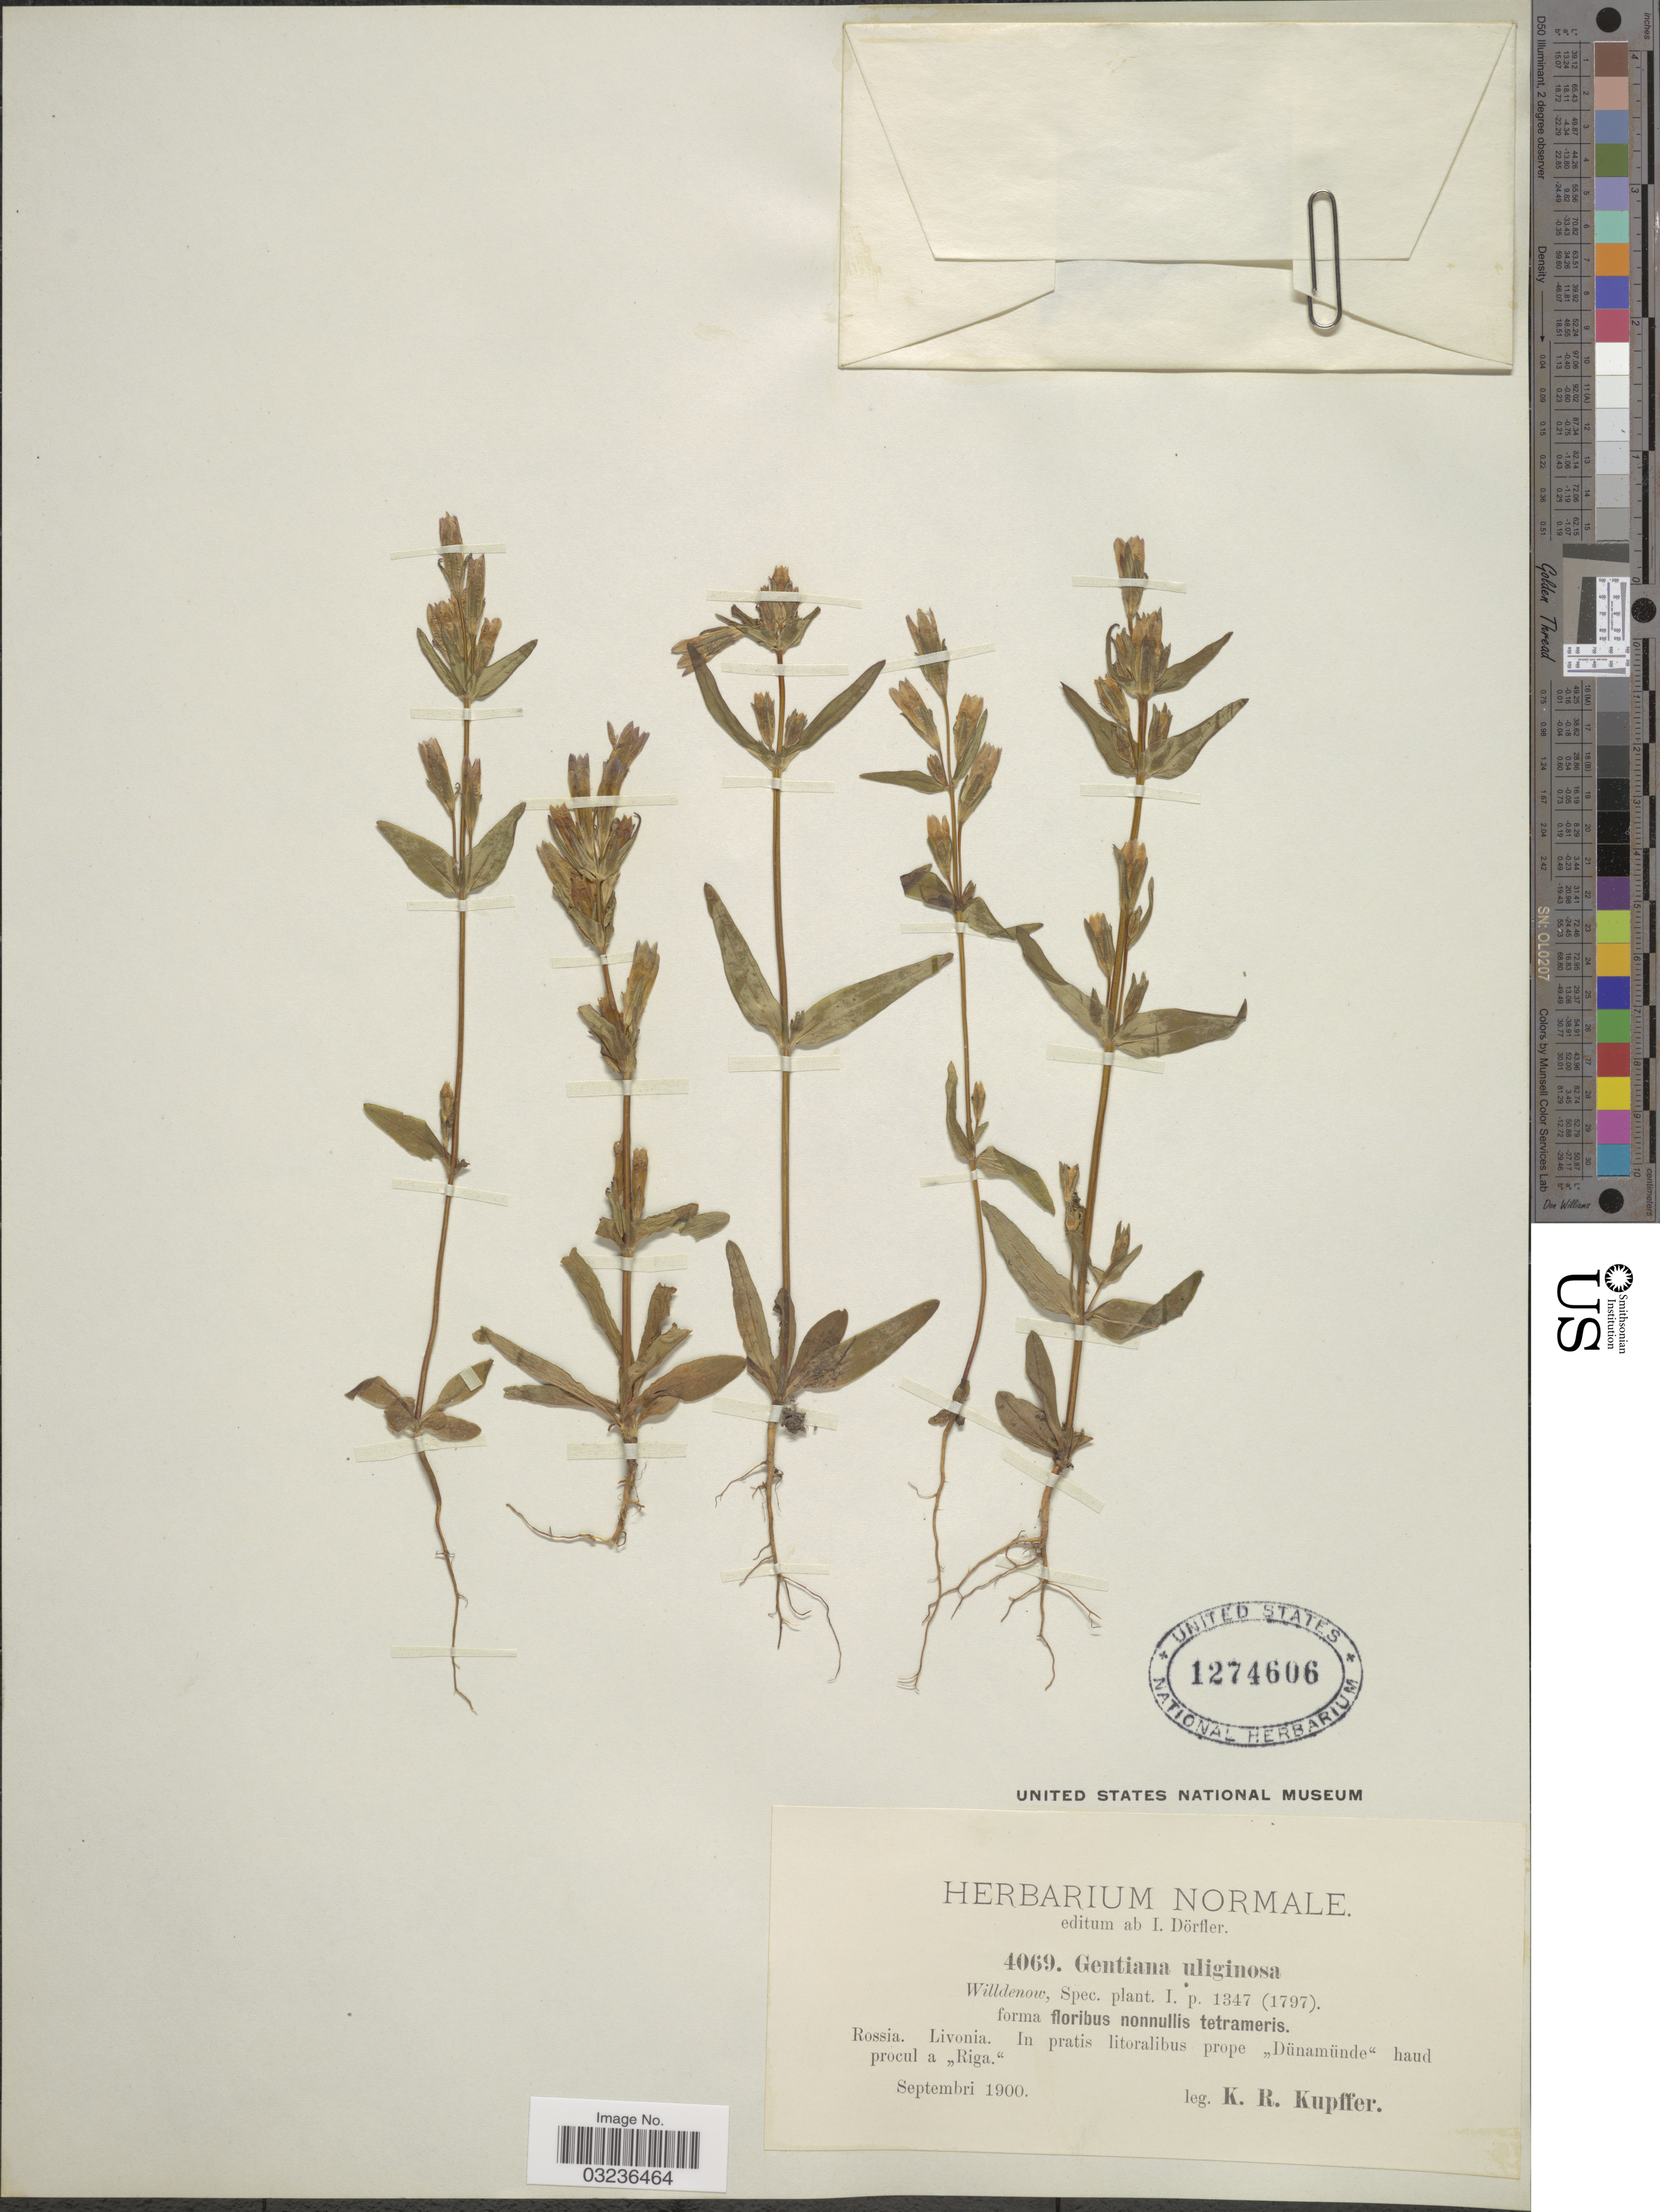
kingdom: Plantae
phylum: Tracheophyta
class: Magnoliopsida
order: Gentianales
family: Gentianaceae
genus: Gentiana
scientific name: Gentiana uliginosa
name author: Willd.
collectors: K. Kupffer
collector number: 4069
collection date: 1900-09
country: Latvia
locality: Rossia. Livonia. In pratis litoralibus prope "Dünamünde" haud procul a "Riga".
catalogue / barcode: US 1274606